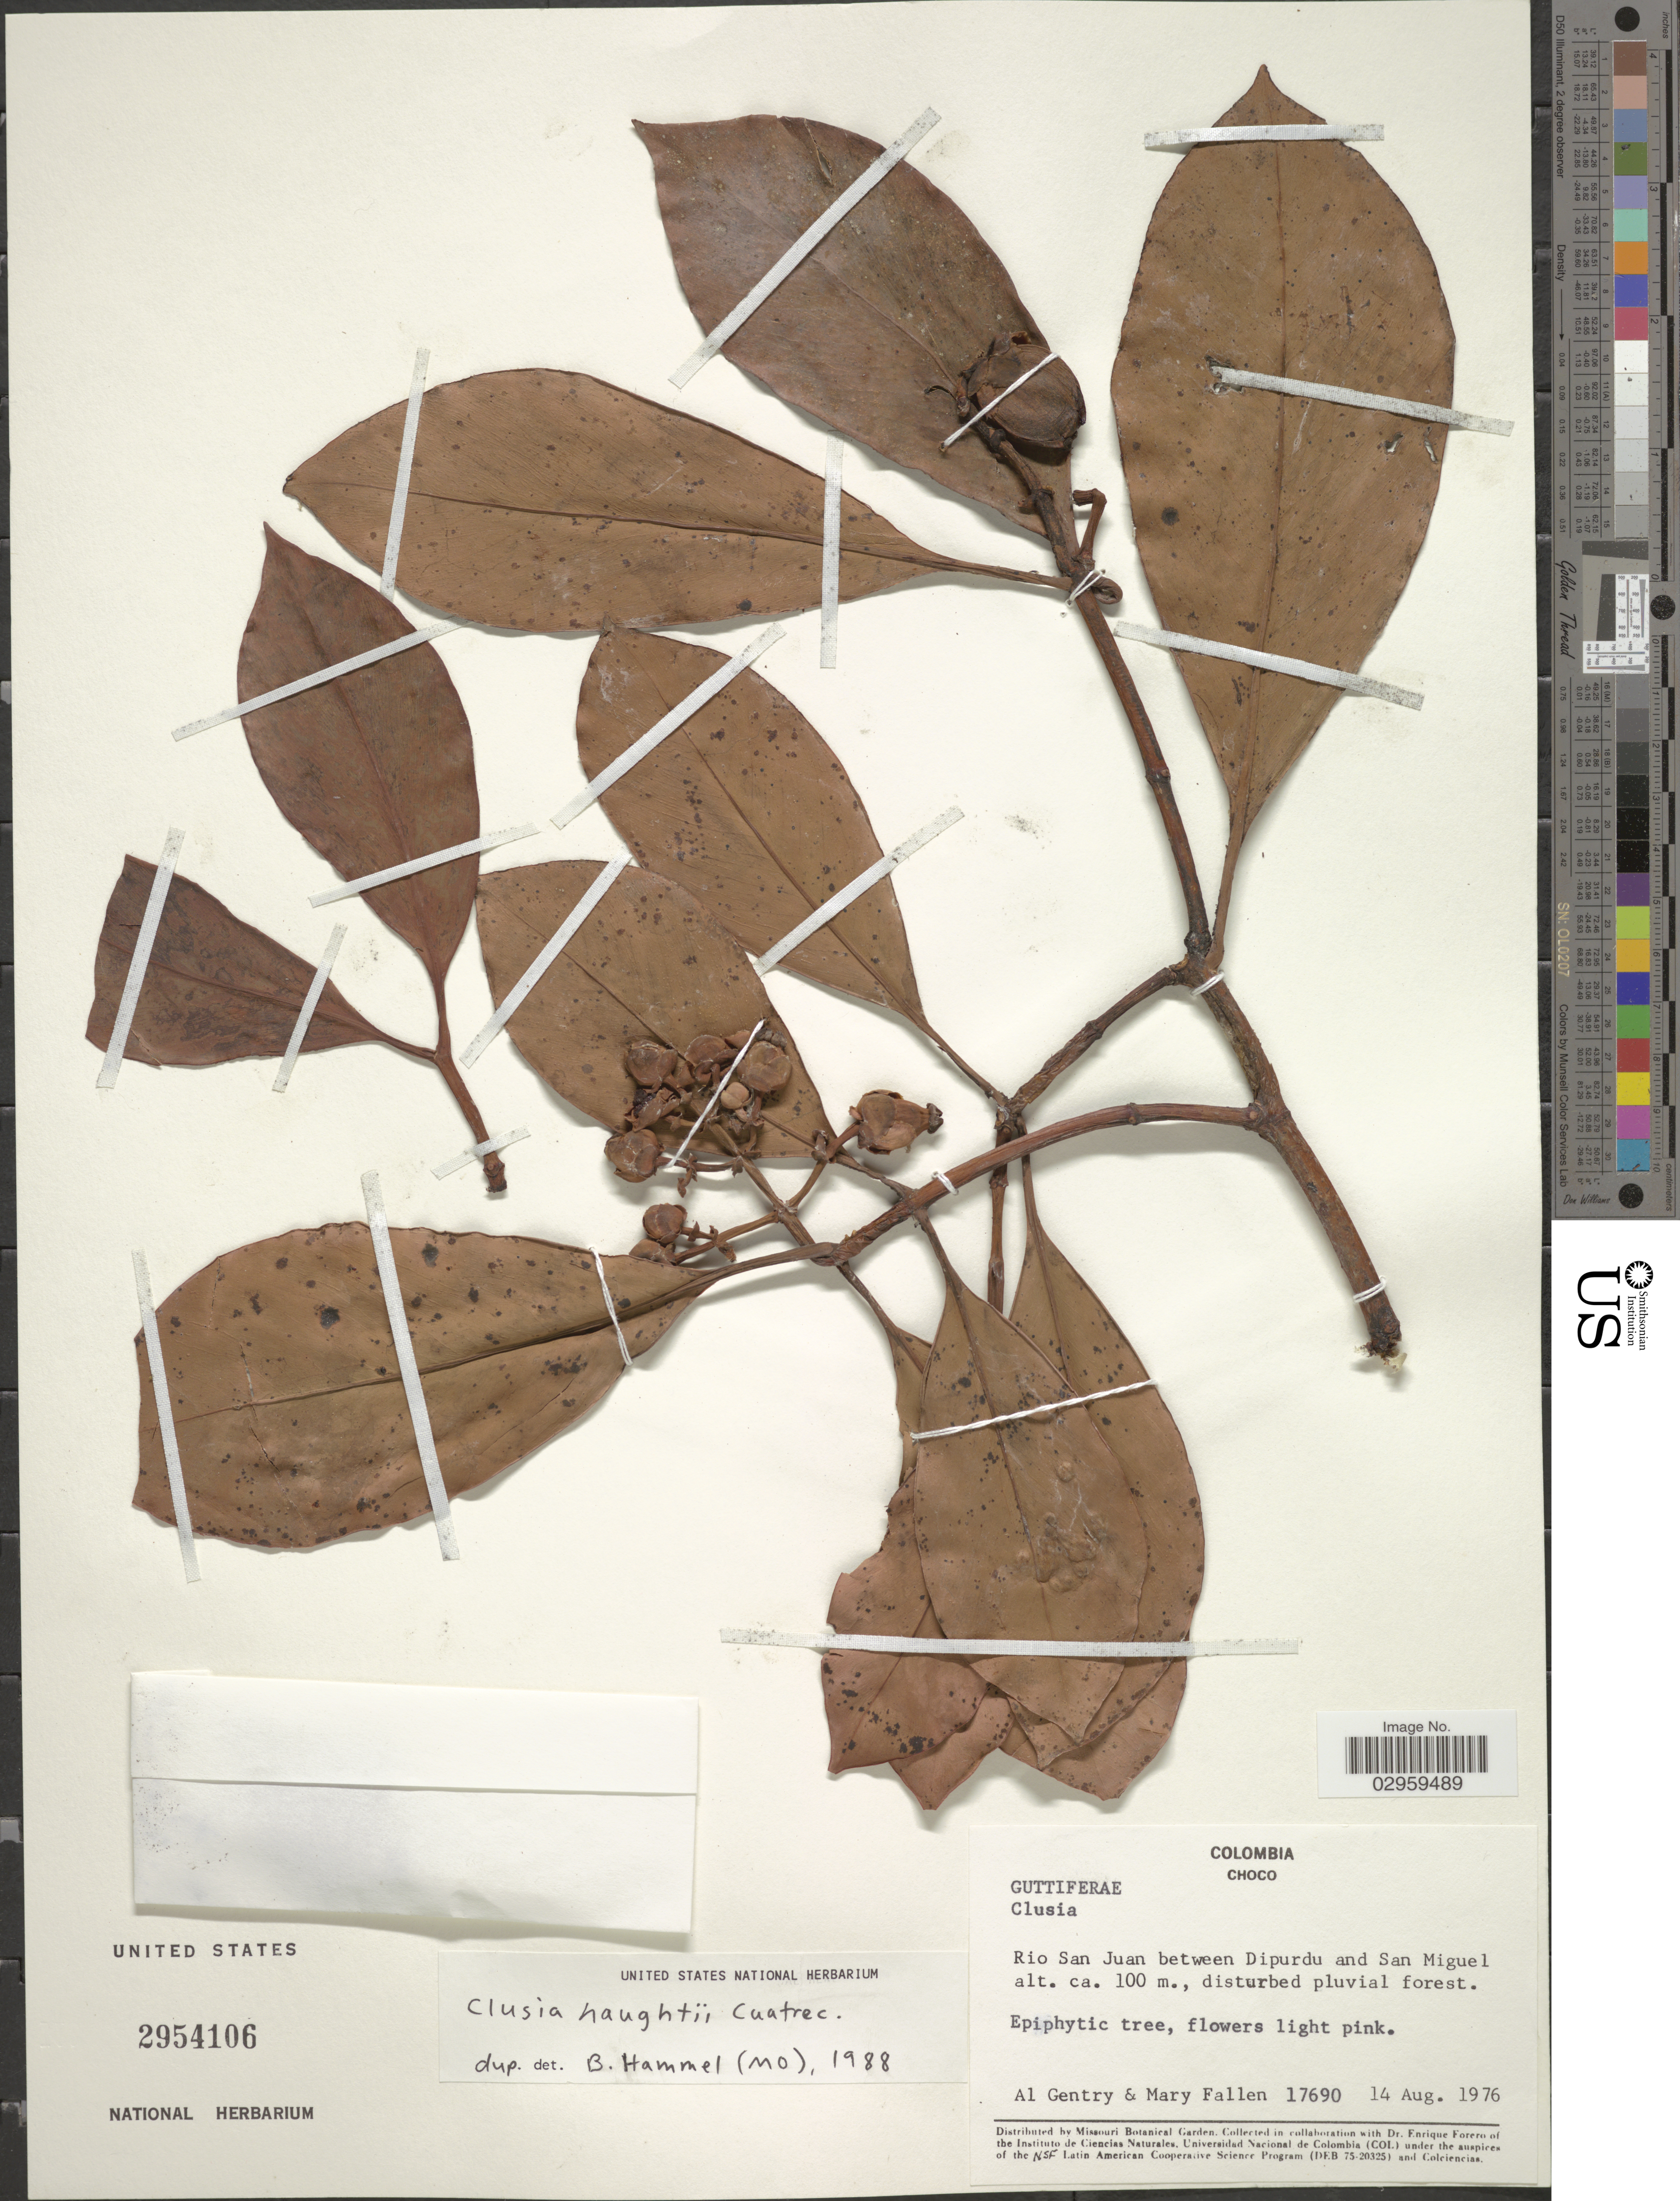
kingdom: Plantae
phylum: Tracheophyta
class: Magnoliopsida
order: Malpighiales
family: Clusiaceae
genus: Clusia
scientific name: Clusia haughtii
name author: Cuatrec.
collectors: A. H. Gentry & M. Fallen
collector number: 17690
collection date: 1976-08-14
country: Colombia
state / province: Chocó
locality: Rio San Juan between Dipurudu and San Miguel.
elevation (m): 100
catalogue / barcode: US 2954106